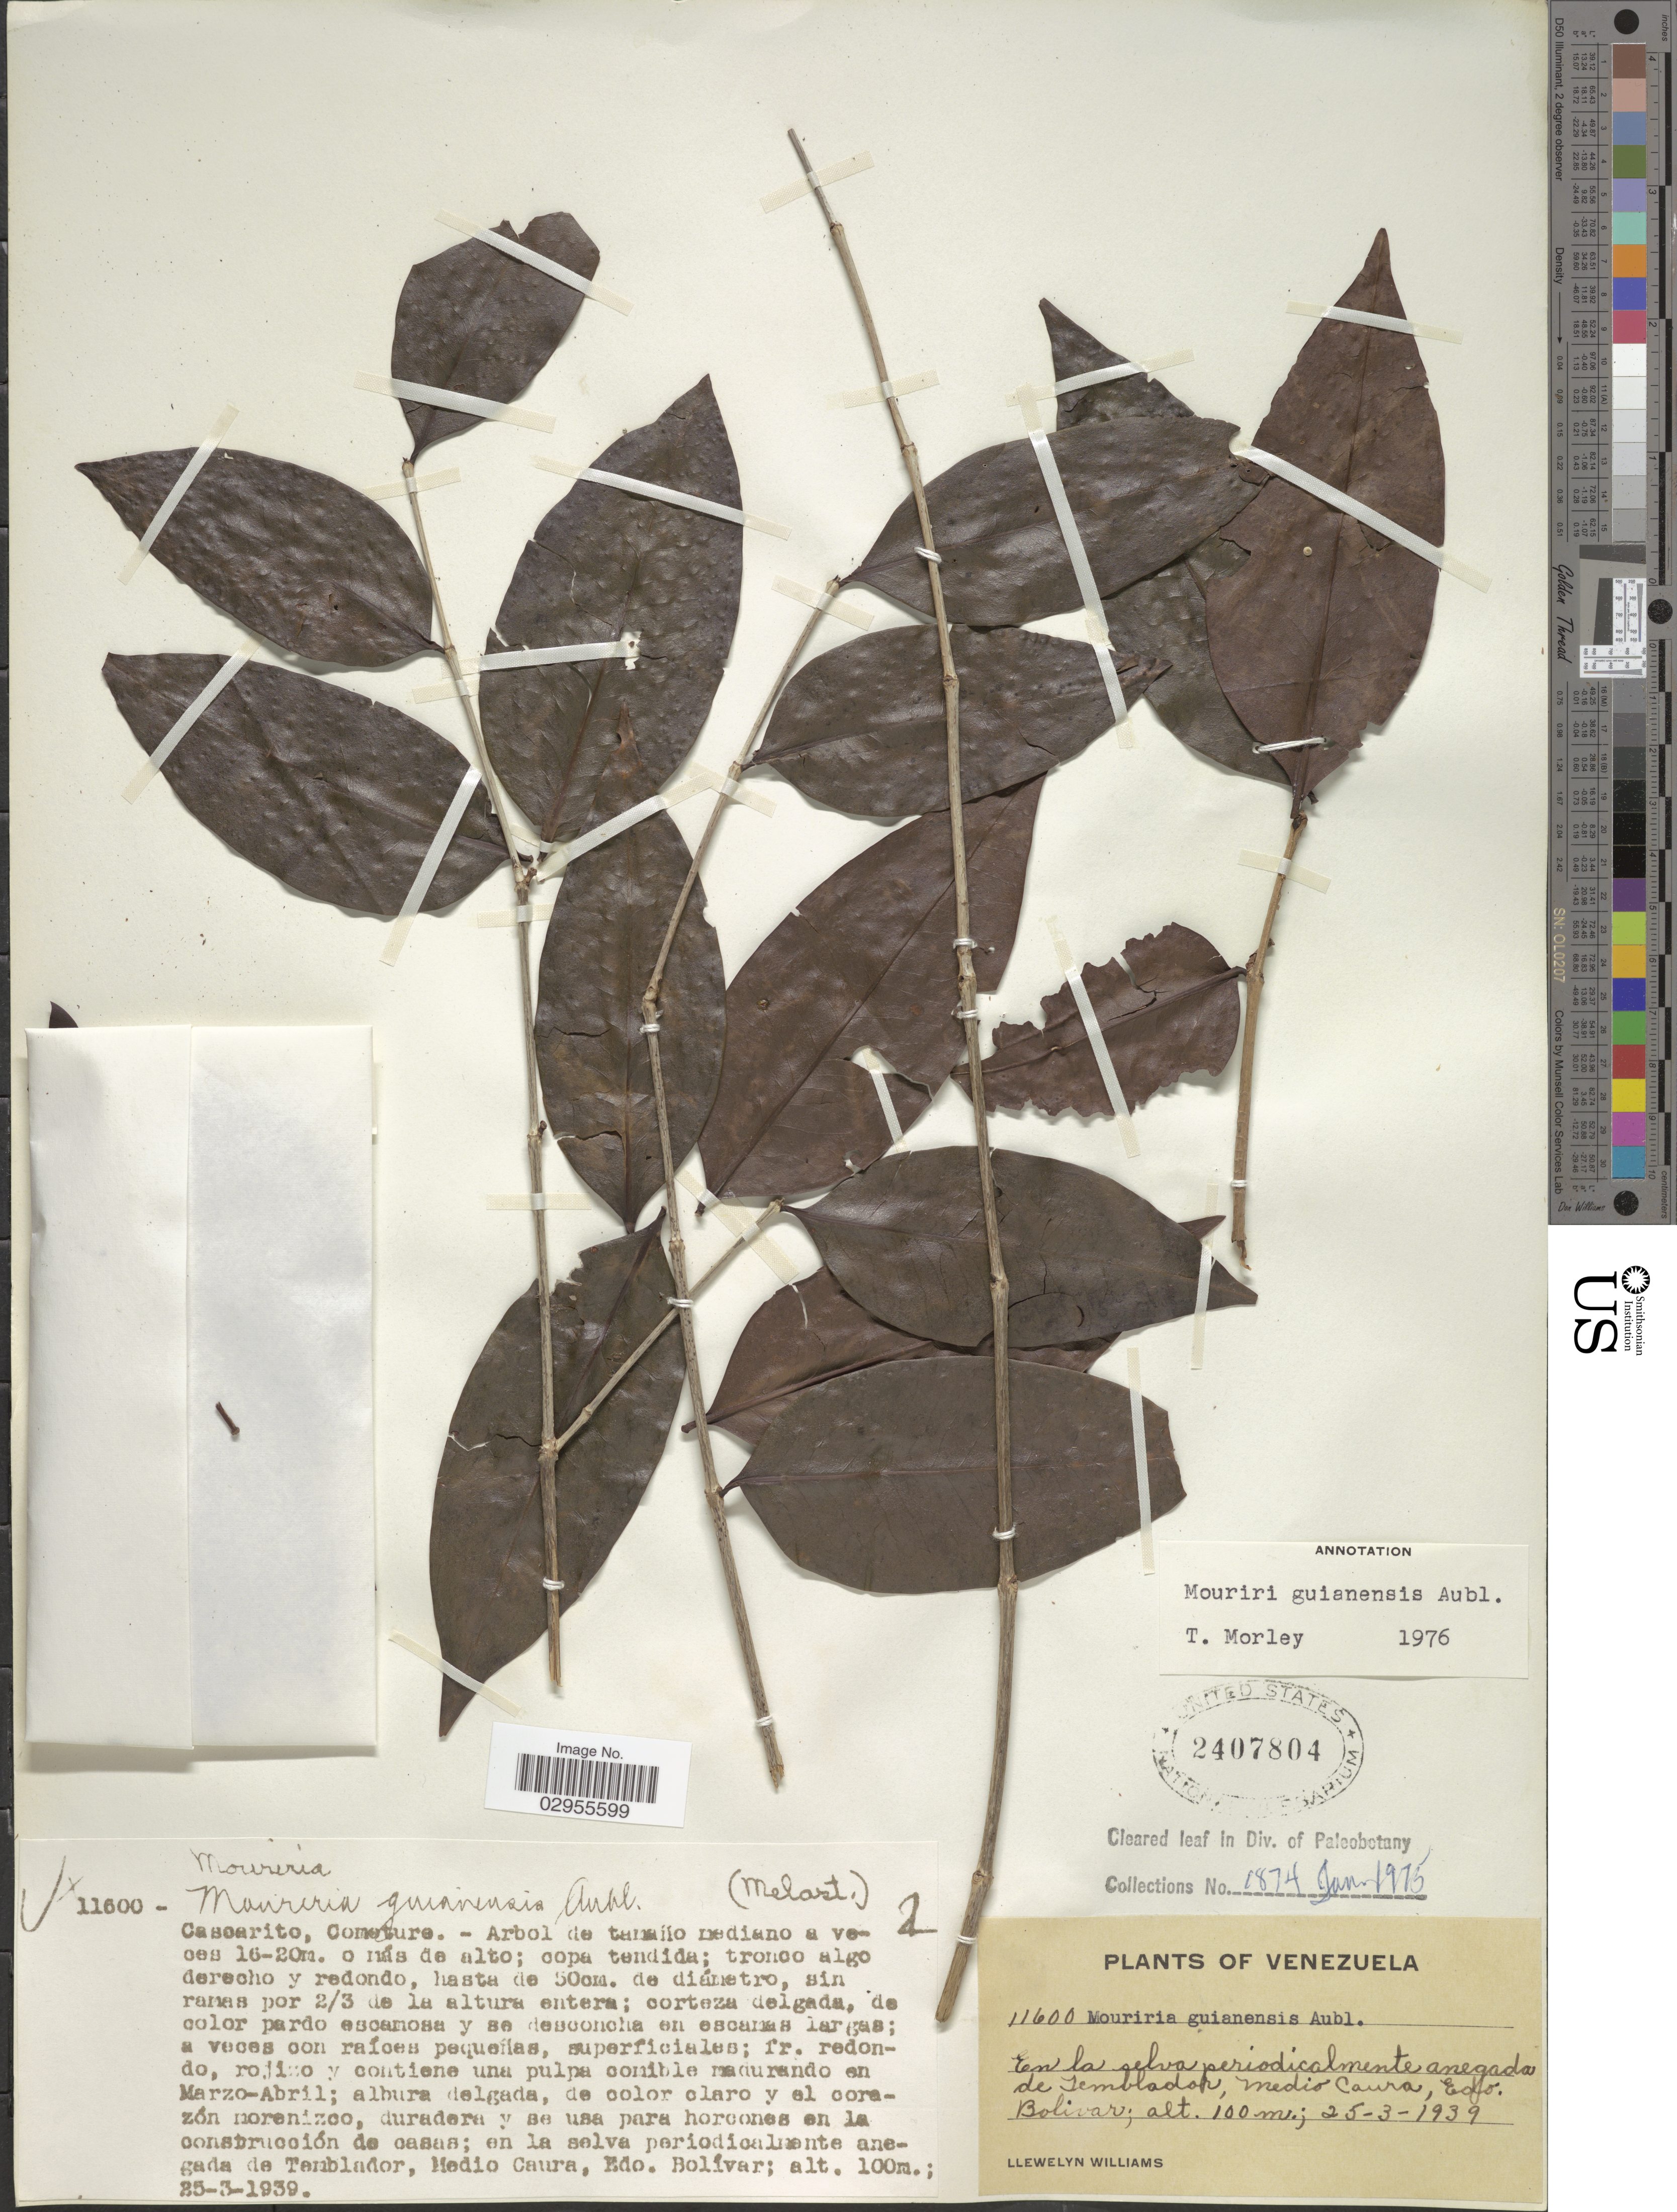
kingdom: Plantae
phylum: Tracheophyta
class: Magnoliopsida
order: Myrtales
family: Melastomataceae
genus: Mouriri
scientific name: Mouriri guianensis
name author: Aubl.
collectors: Ll. Williams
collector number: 11600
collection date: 1939-03-25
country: Venezuela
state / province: Bolivar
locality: En la selva periodicalmente anegada de Temblador, Medio Caura, Edo. Bolívar.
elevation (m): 100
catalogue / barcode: US 2407804